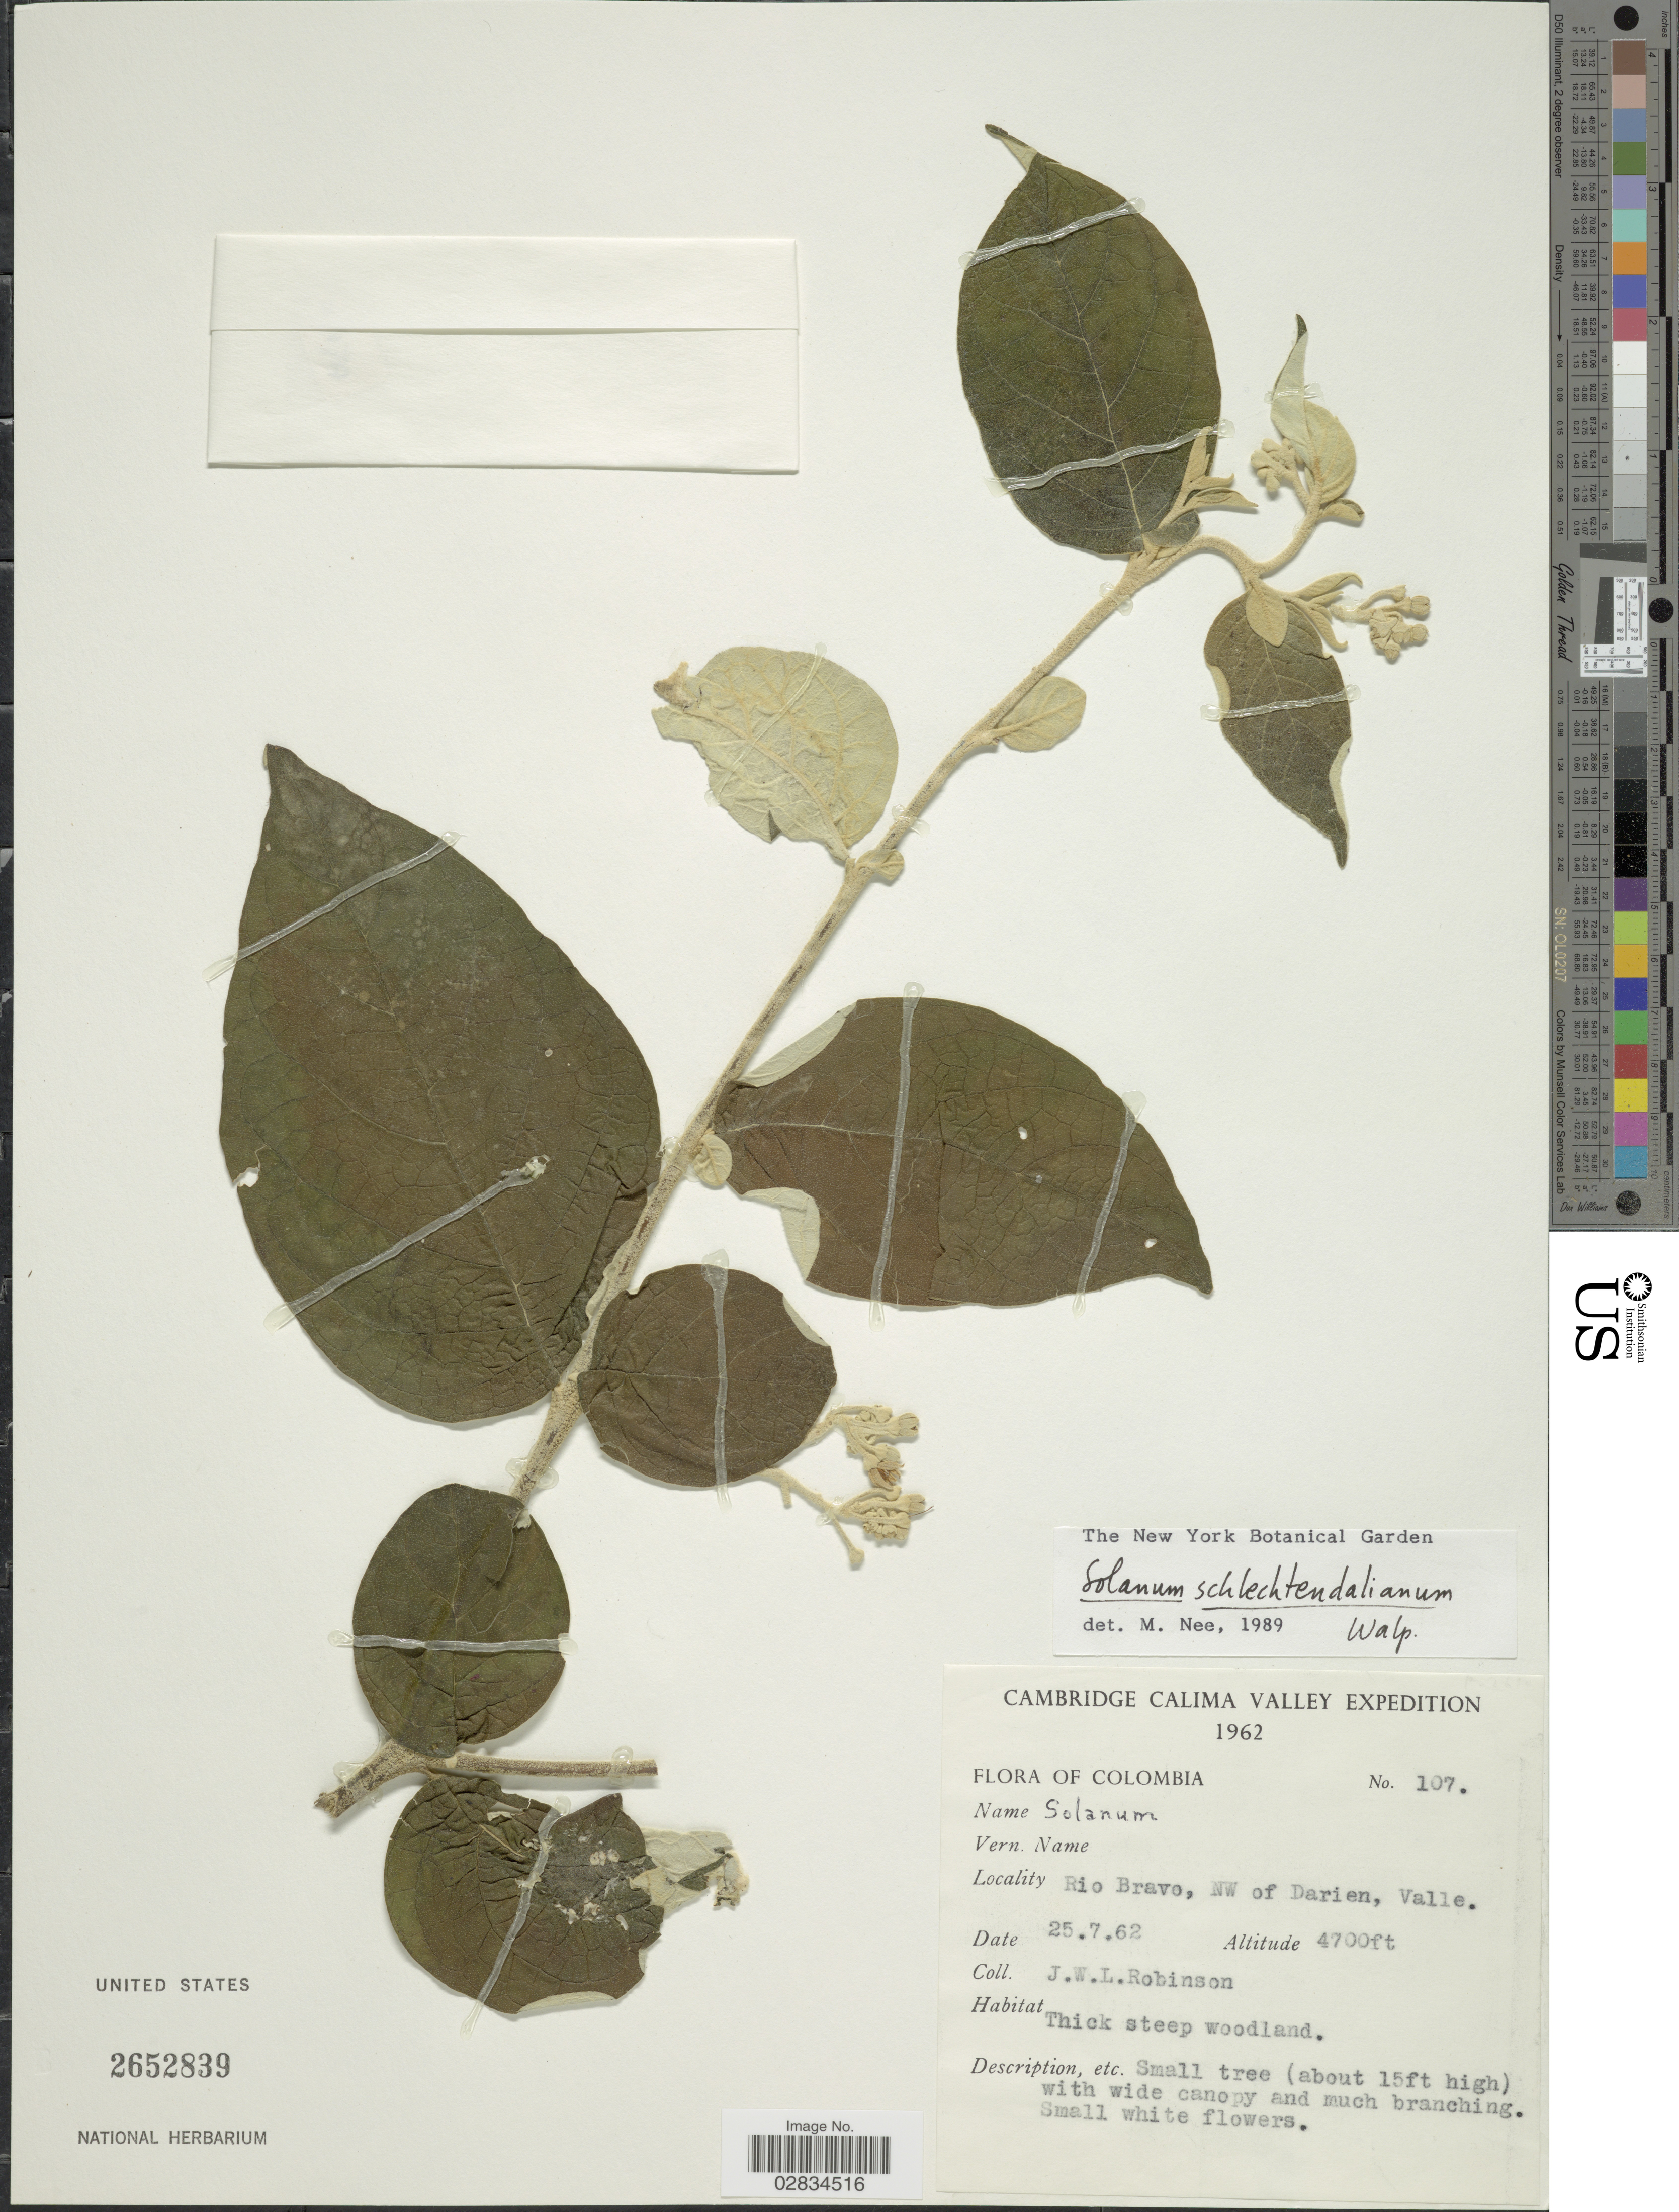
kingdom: Plantae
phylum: Tracheophyta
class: Magnoliopsida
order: Solanales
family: Solanaceae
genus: Solanum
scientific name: Solanum schlechtendalianum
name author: Walp.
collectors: J. W. Robinson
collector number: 107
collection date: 1962-07-25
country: Colombia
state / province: Valle del Cauca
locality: Cambridge Calima Valley. Rio Bravo, NW of Darien, Valle.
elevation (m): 1433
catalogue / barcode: US 2652839